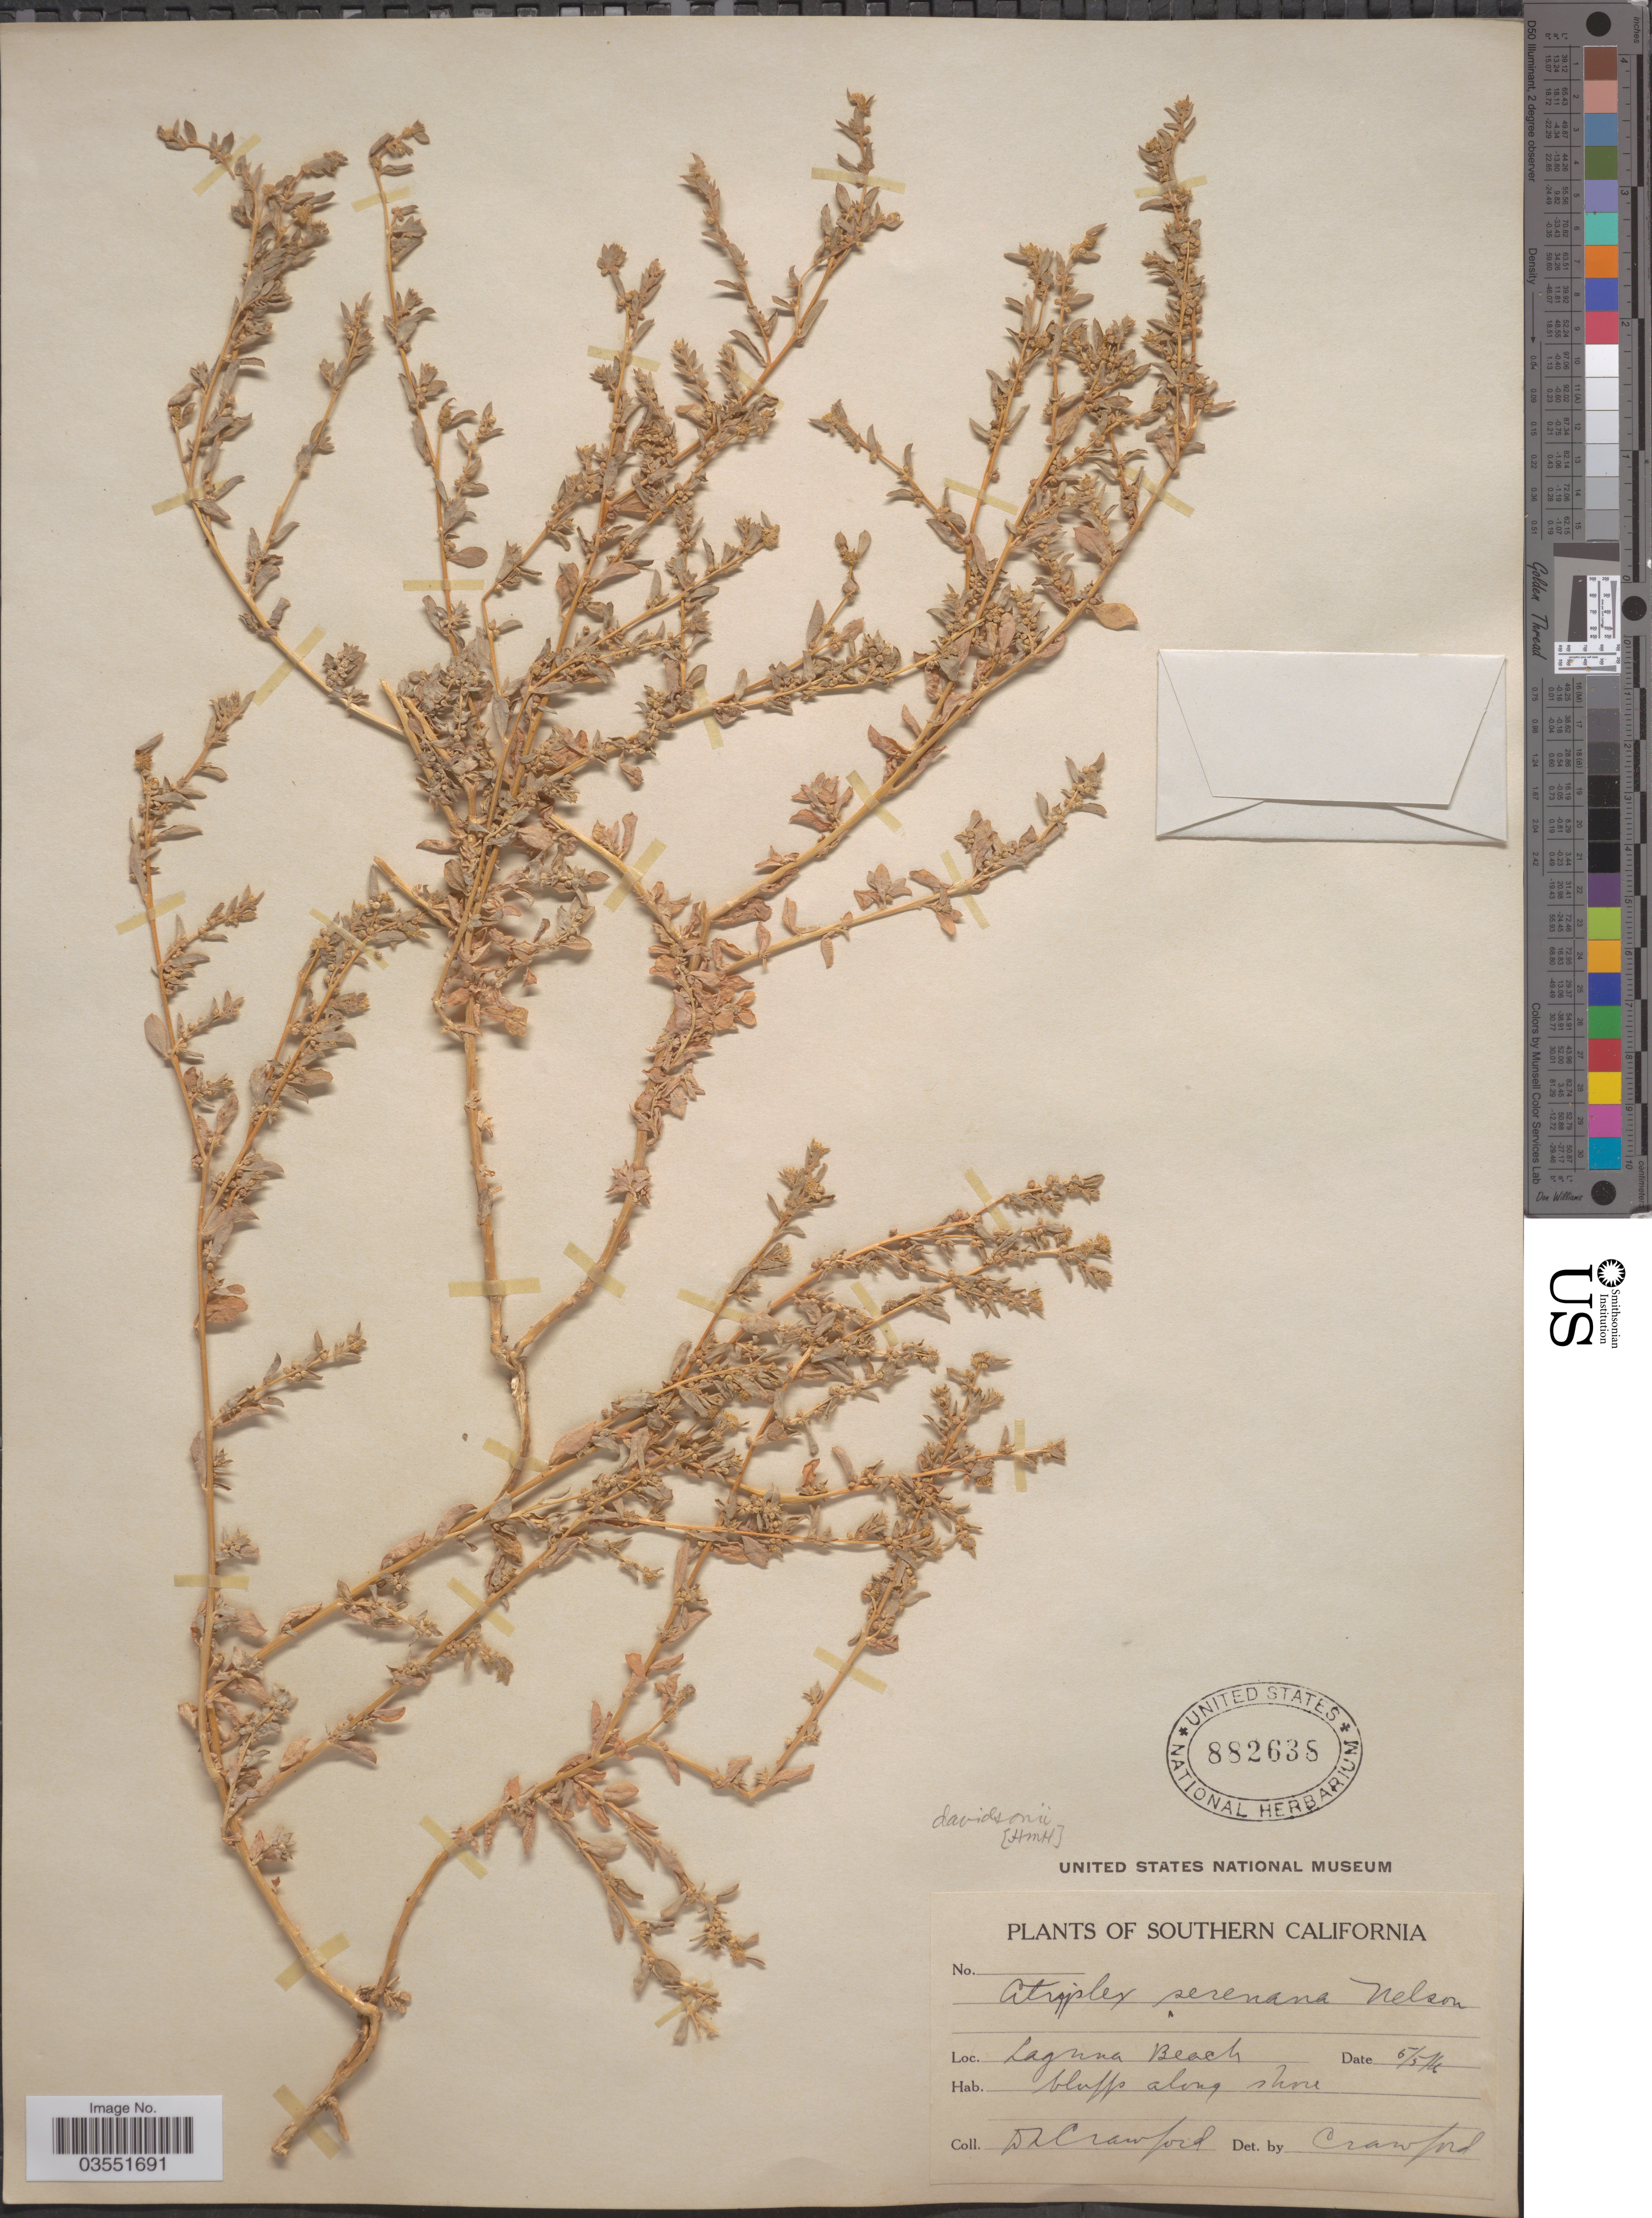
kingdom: Plantae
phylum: Tracheophyta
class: Magnoliopsida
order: Caryophyllales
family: Amaranthaceae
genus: Atriplex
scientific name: Atriplex davidsonii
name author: Standl.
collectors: D. L. Crawford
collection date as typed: Transcribed d/m/y: 5/5/76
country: United States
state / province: California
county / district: Orange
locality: Southern California. Laguna Beach.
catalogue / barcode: US 882638